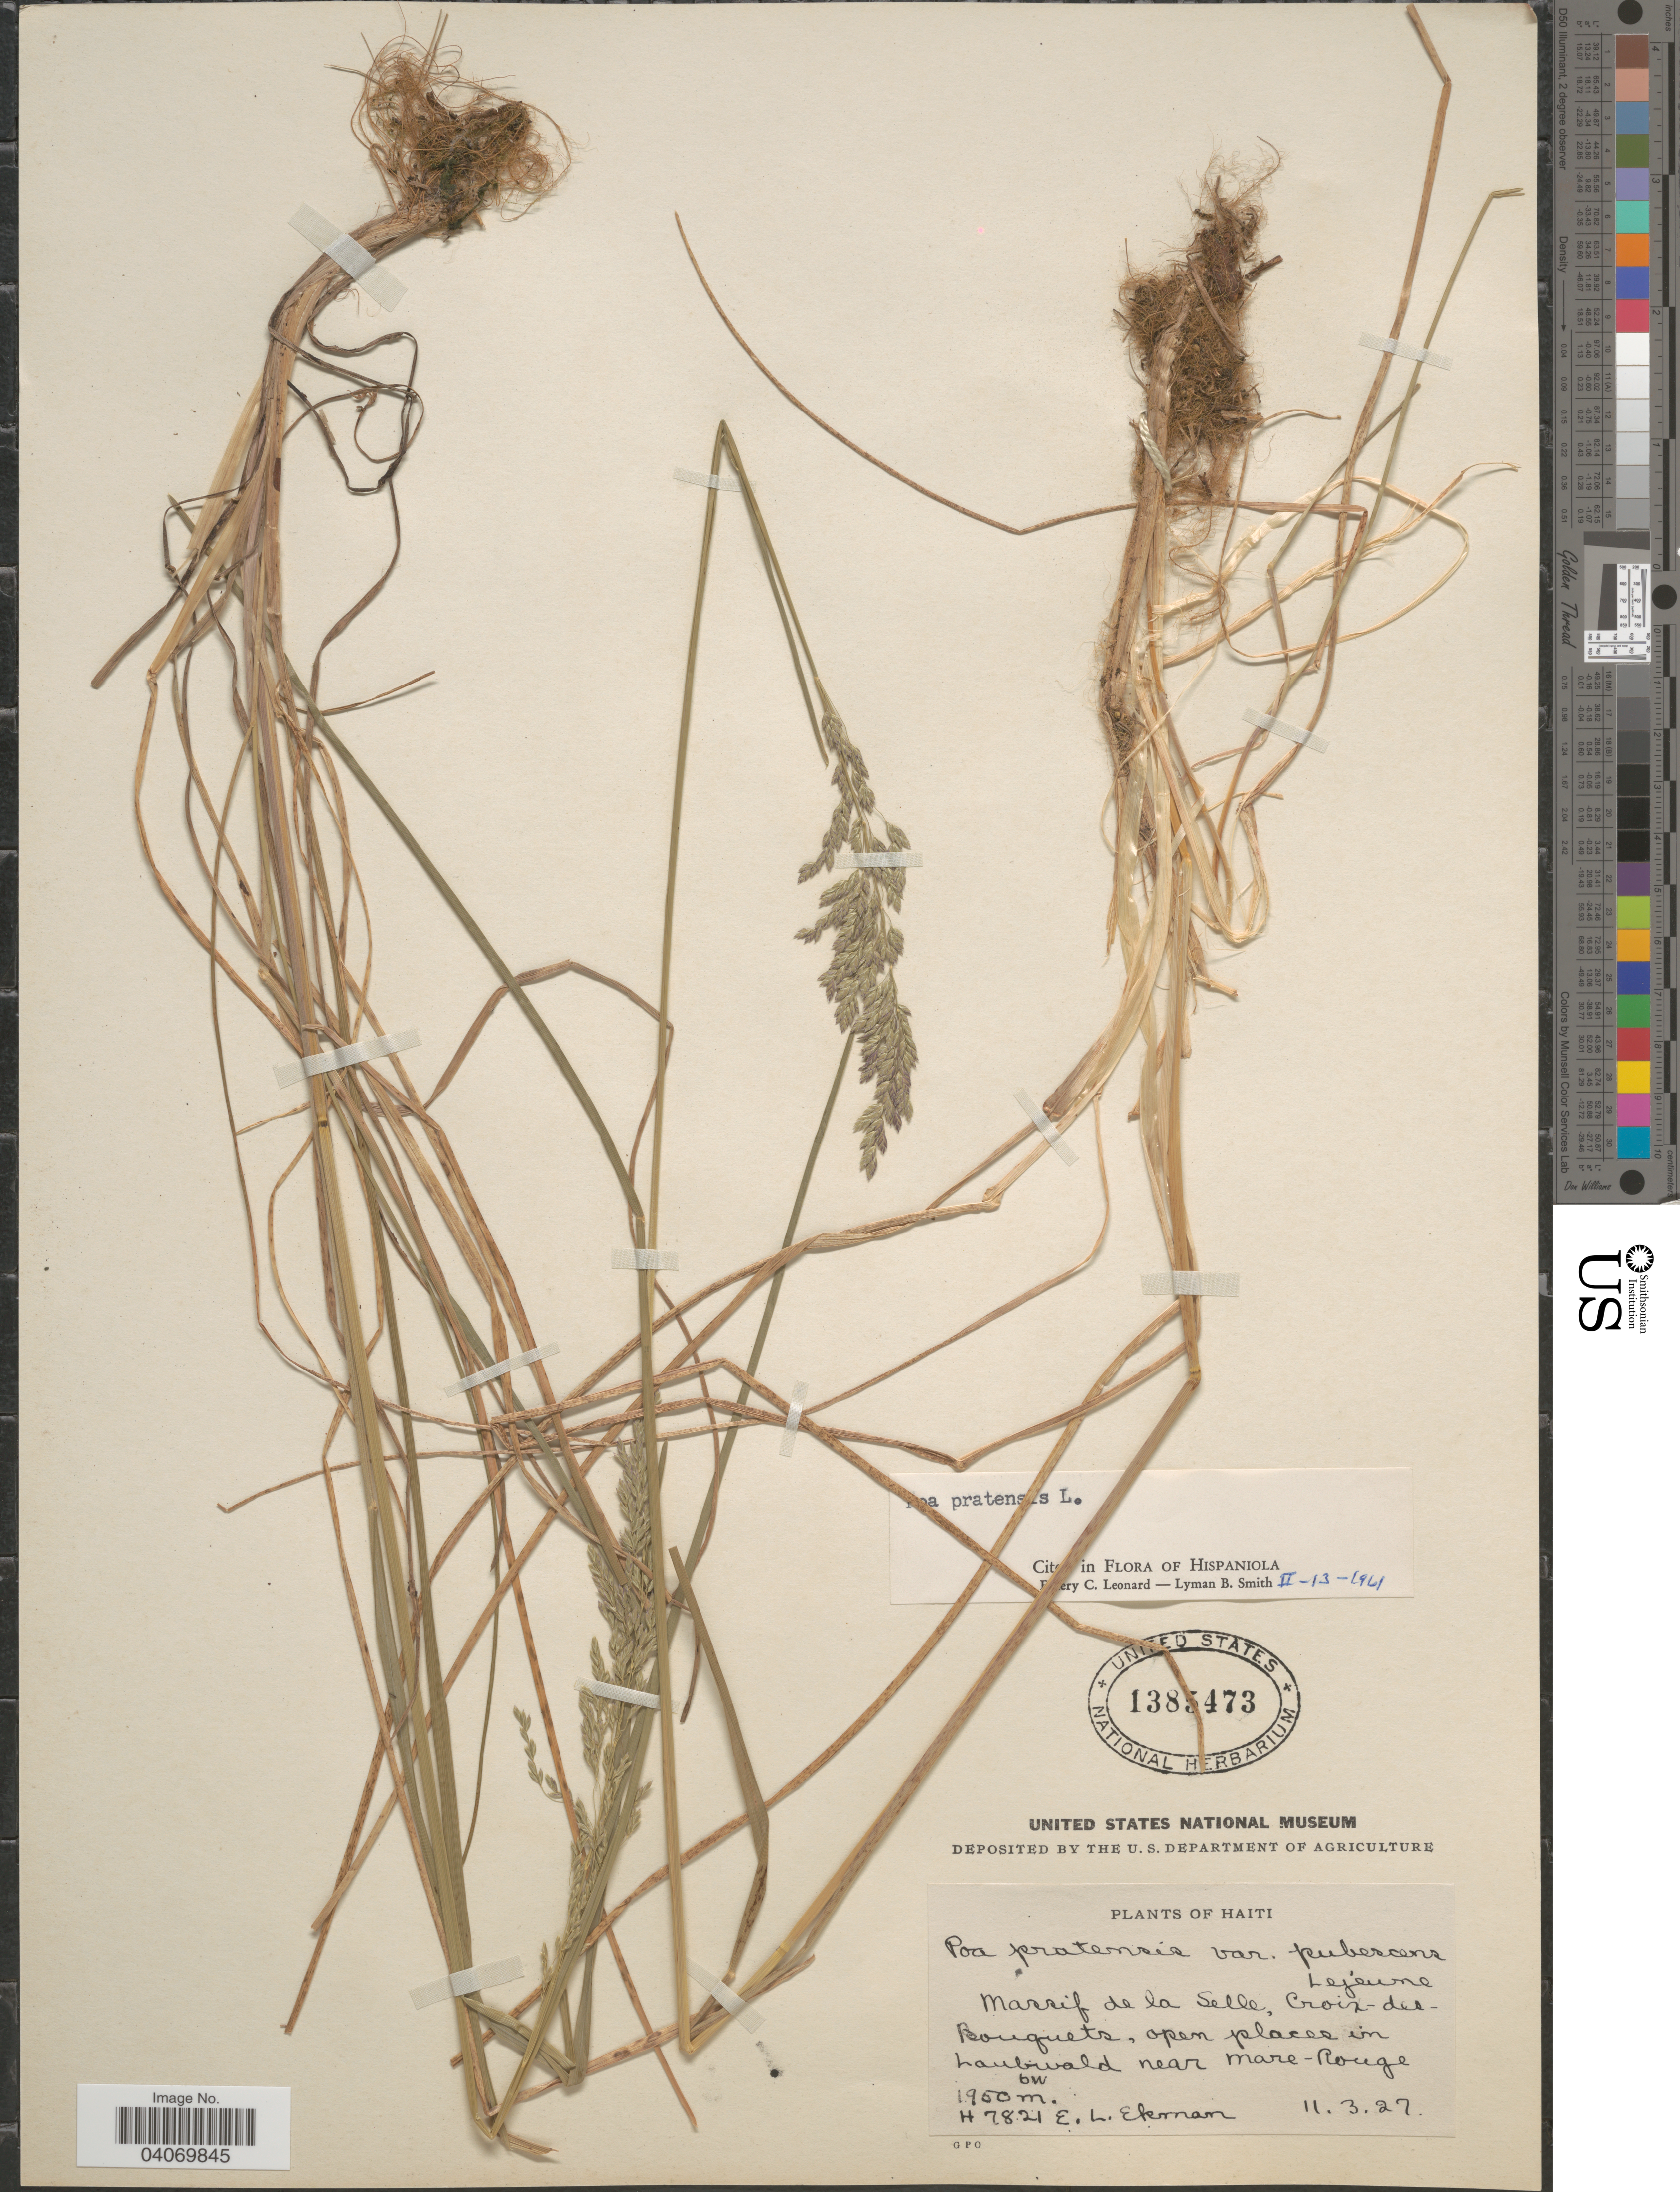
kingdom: Plantae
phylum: Tracheophyta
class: Liliopsida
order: Poales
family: Poaceae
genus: Poa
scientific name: Poa pratensis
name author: L.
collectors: E. L. Ekman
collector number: H7821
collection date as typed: Transcribed d/m/y: 11/3/27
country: Haiti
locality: Massif de la Selle, Croix-des-Bouquets, open places in Laubwald near Mare-Rouge. 6w. [unsure placement]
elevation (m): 1950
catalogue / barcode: US 1385473